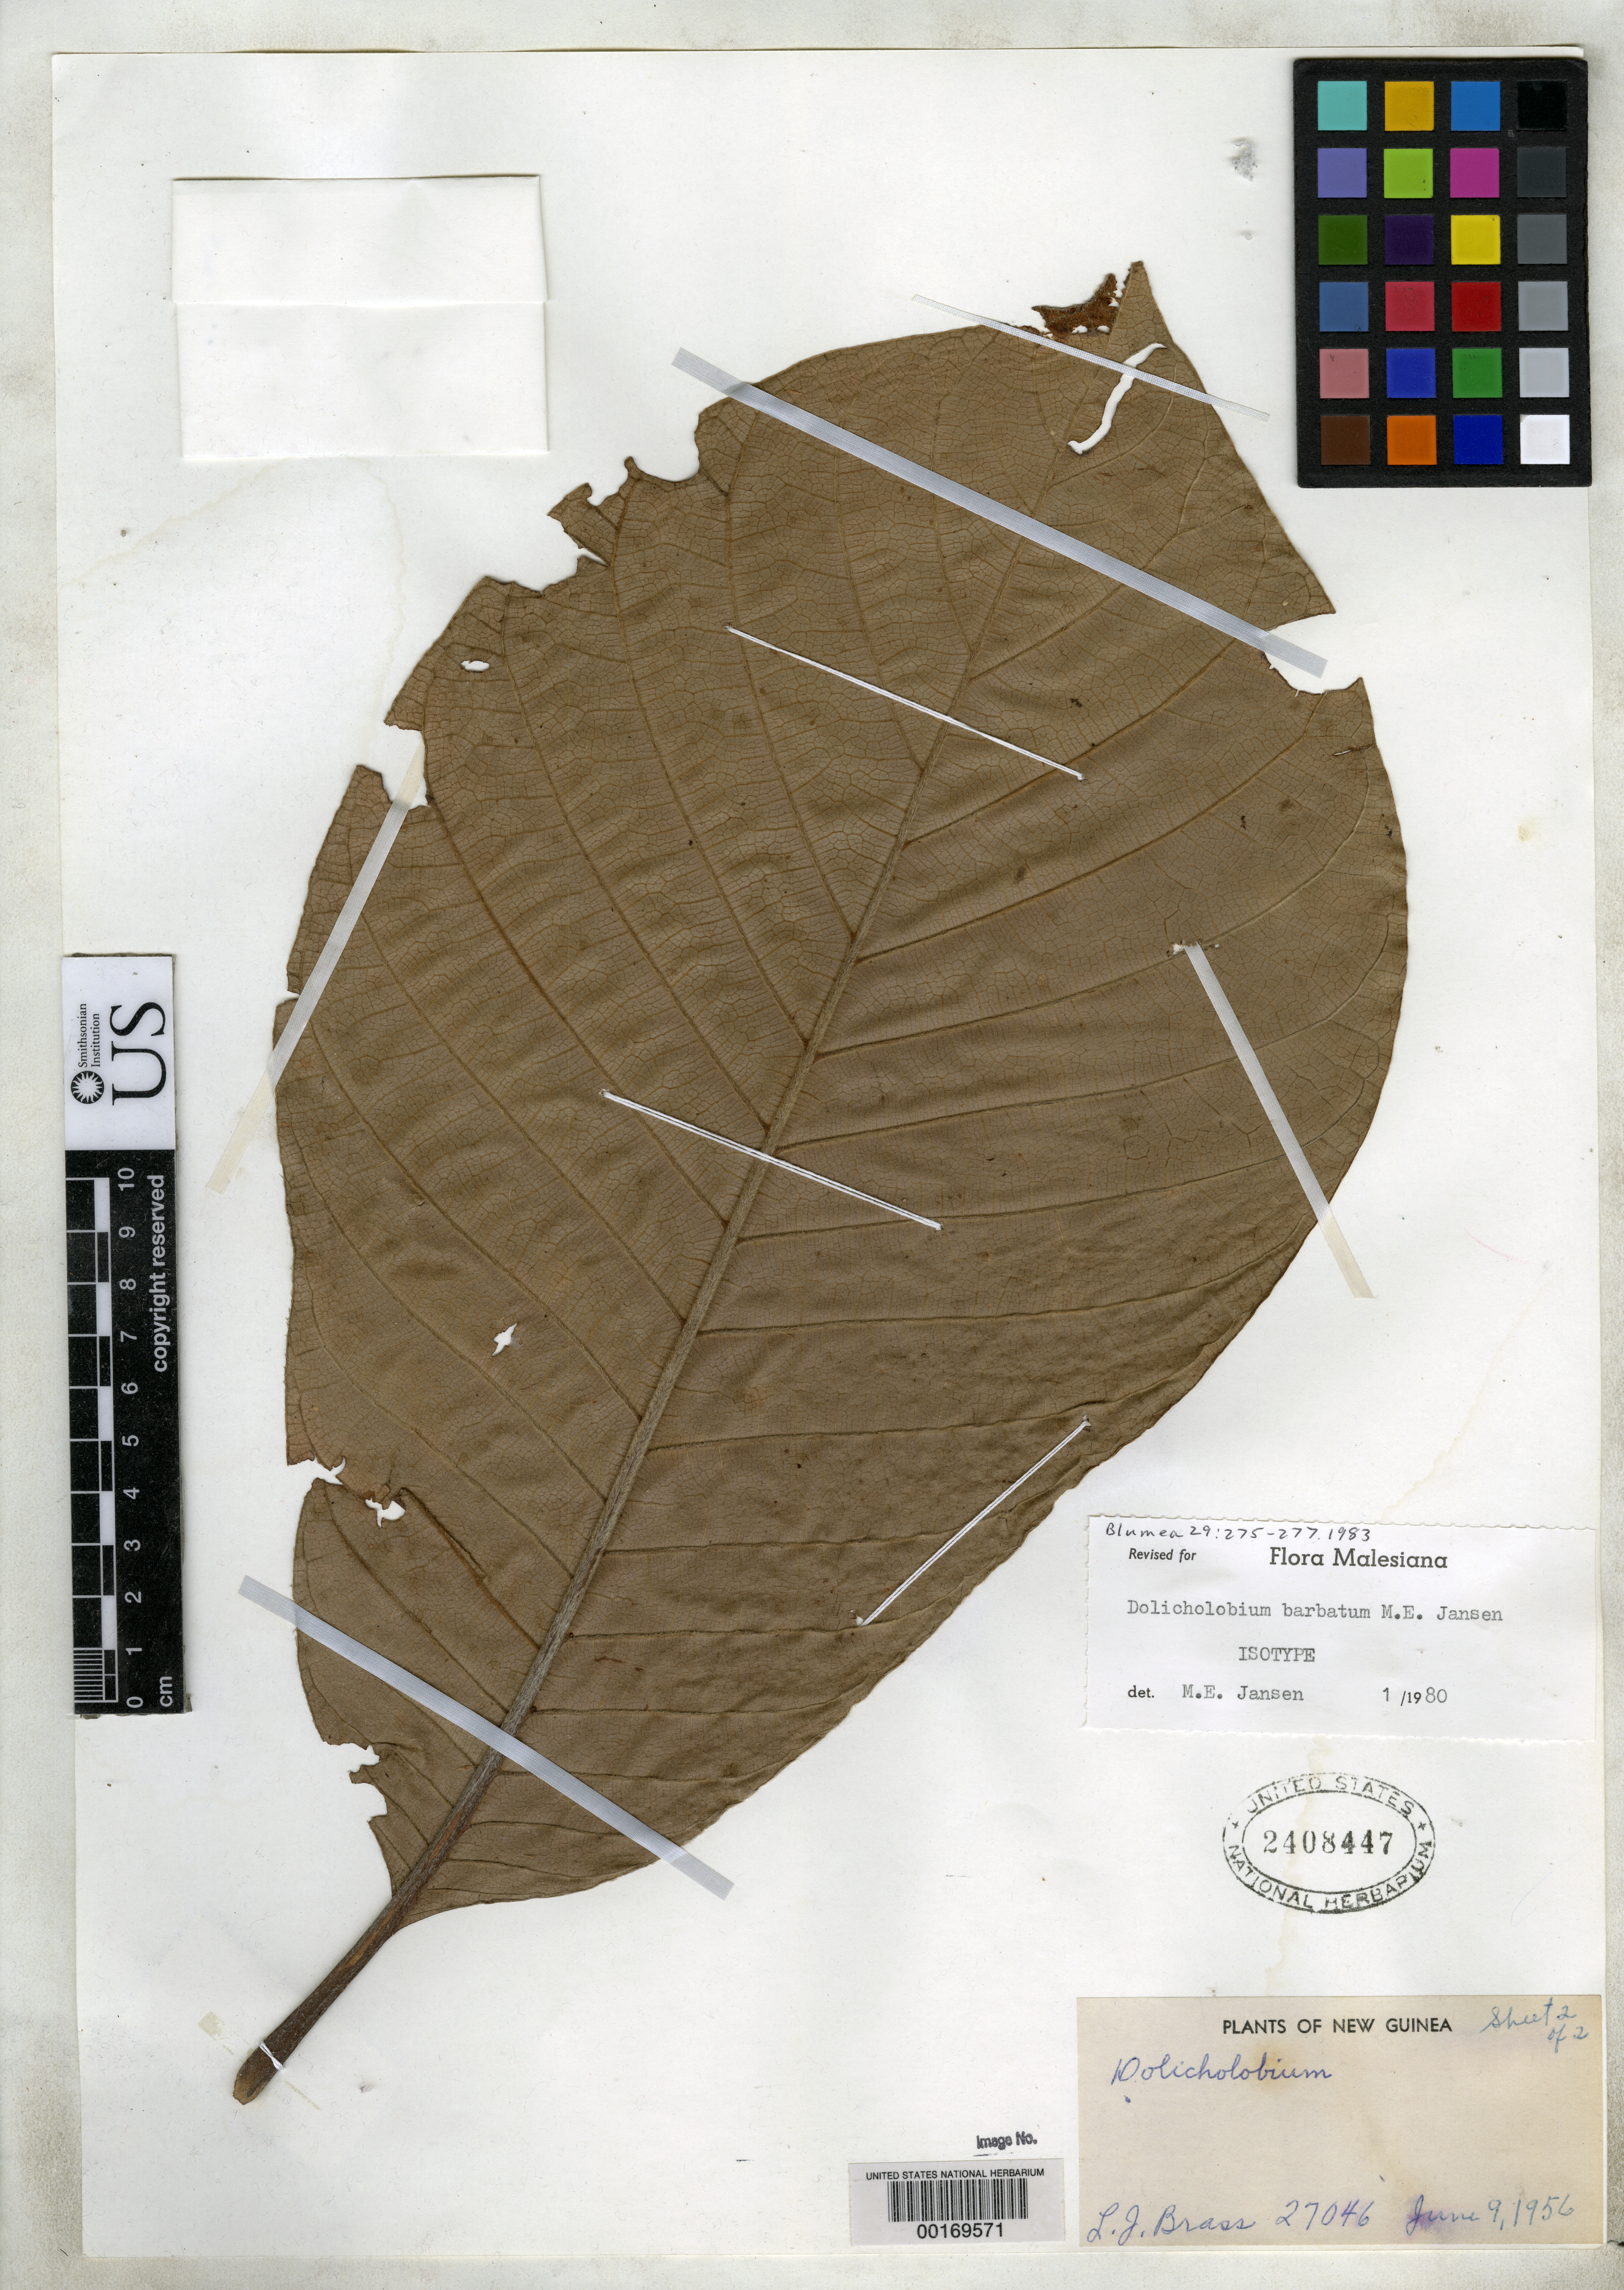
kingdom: Plantae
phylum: Tracheophyta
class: Magnoliopsida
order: Gentianales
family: Rubiaceae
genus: Dolicholobium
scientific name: Dolicholobium barbatum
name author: M. E. Jansen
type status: Isotype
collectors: L. J. Brass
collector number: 27046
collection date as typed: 09 Jun 1956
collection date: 1956-06-09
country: Papua New Guinea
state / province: Milne Bay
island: Fergusson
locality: Mopuntains between Agamoia and Ailuluai.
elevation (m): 950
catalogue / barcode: US 2408447